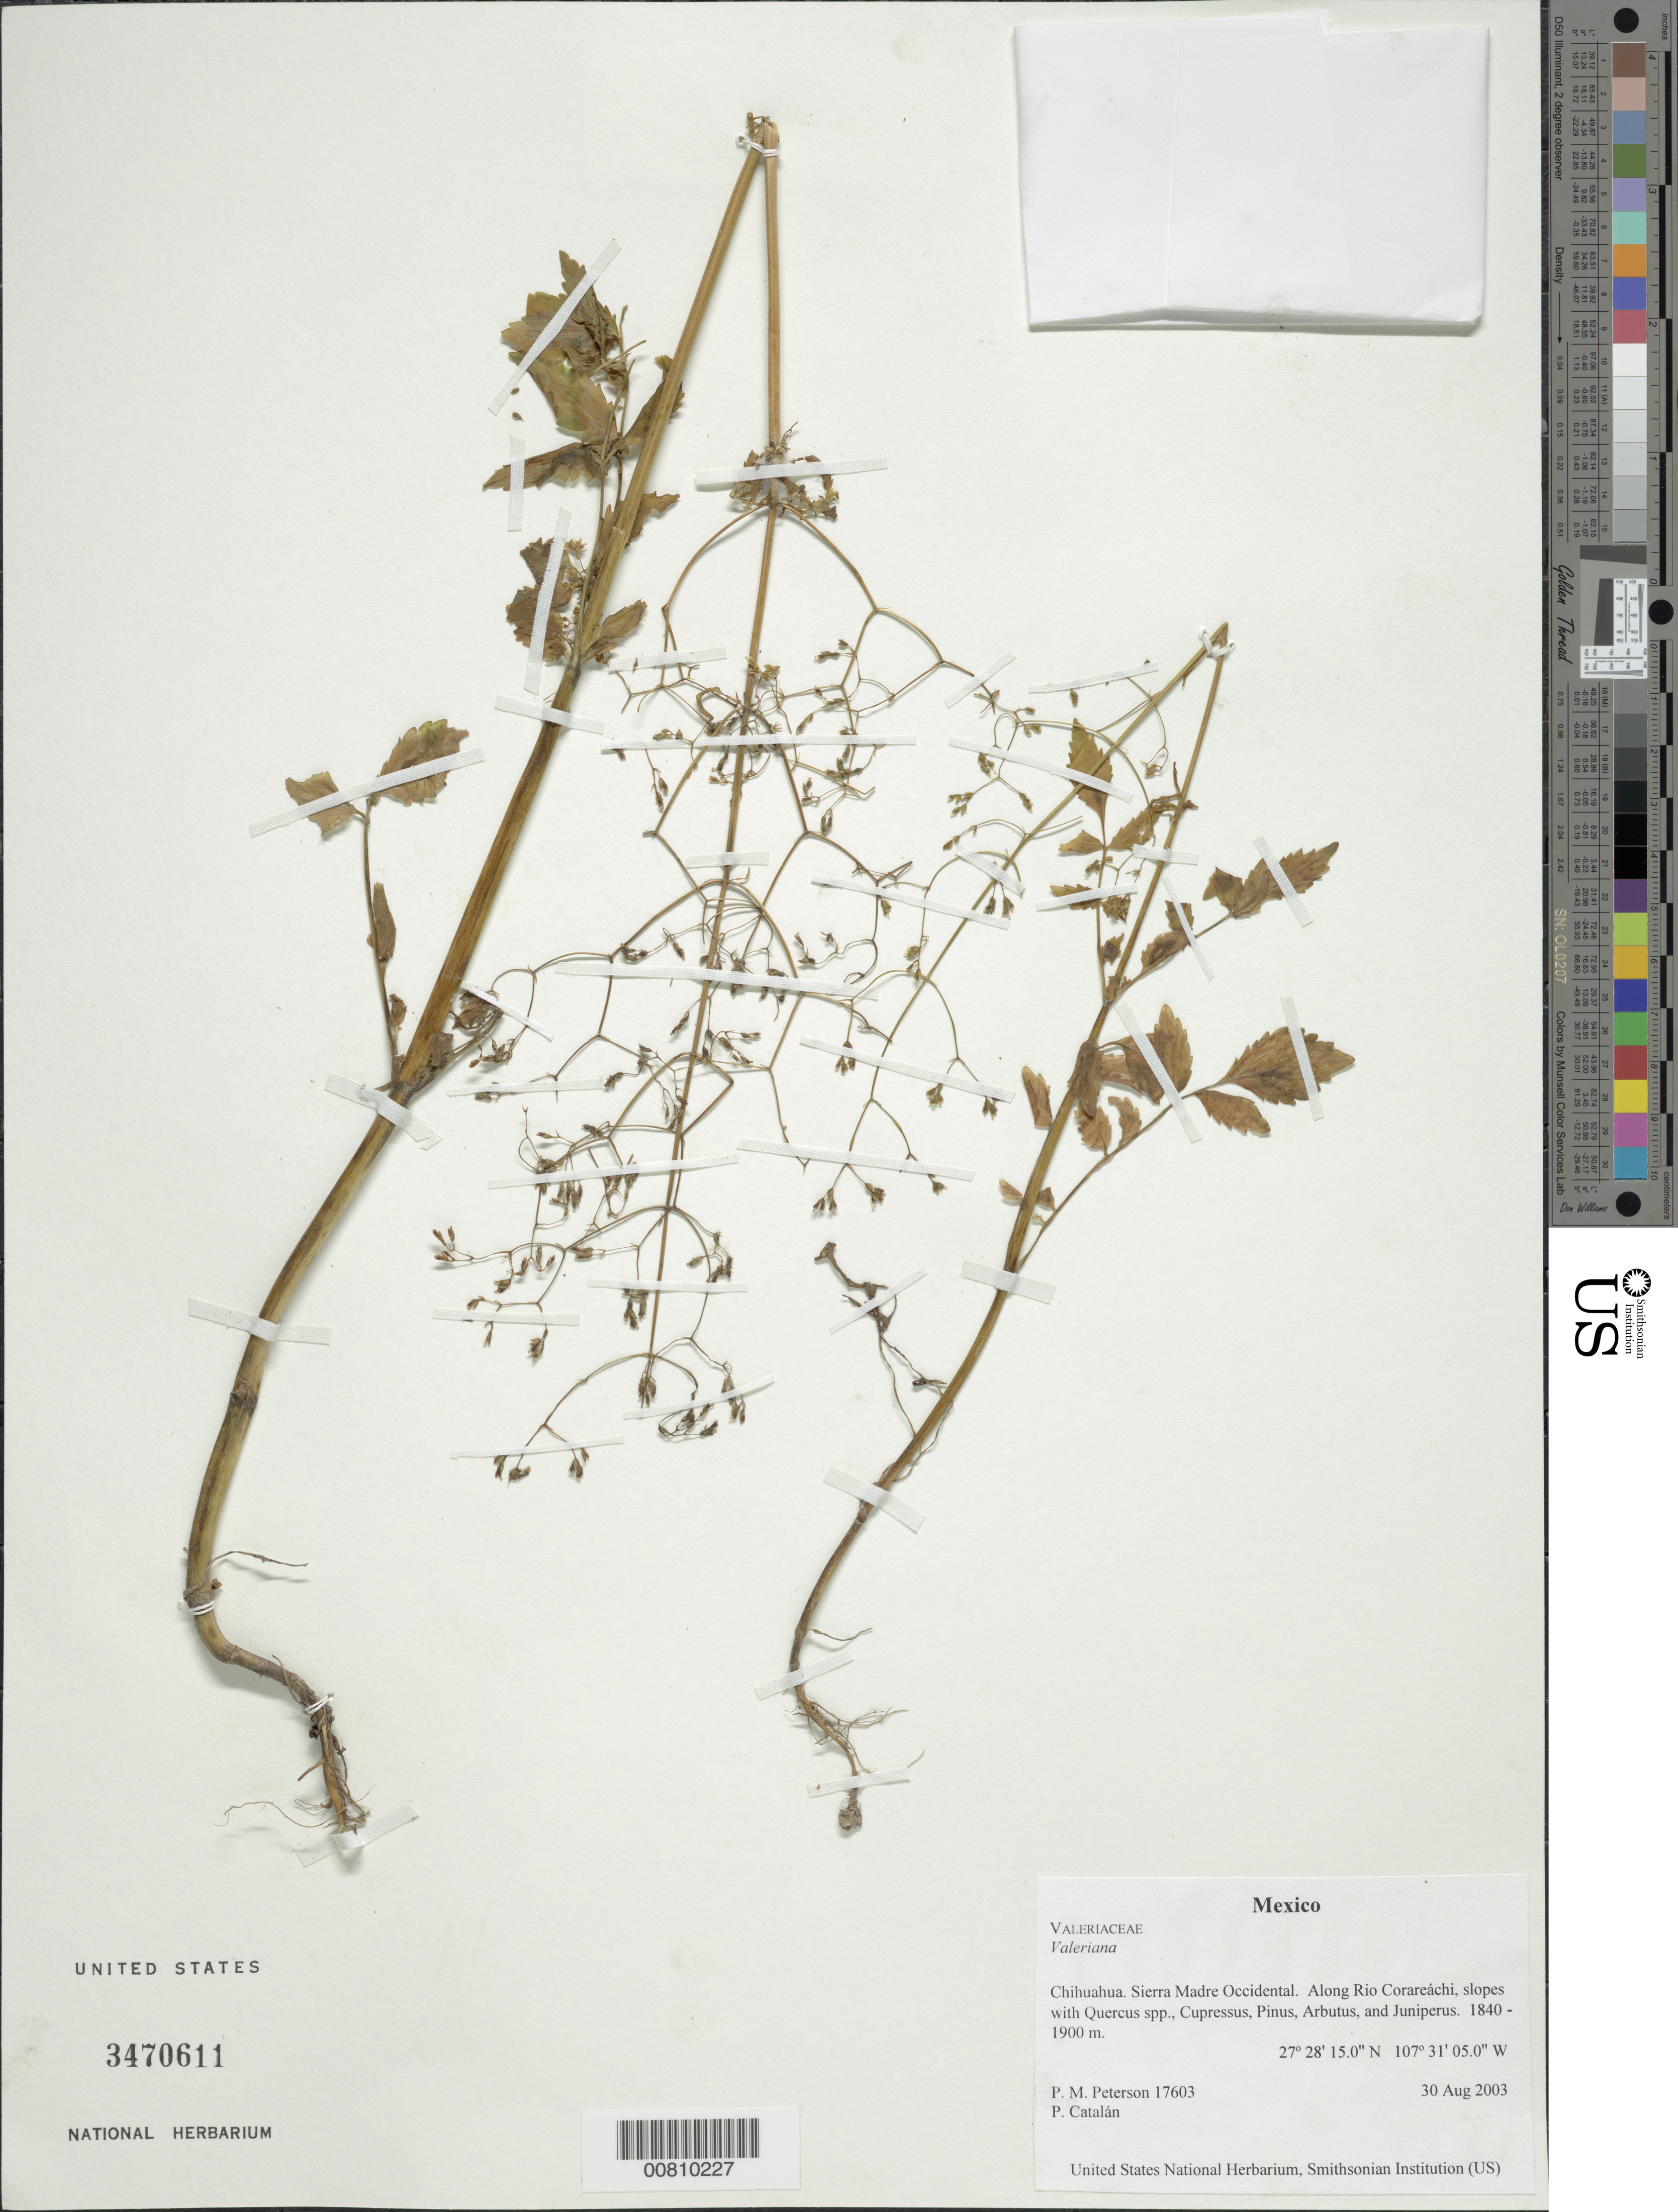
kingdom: Plantae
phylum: Tracheophyta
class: Magnoliopsida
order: Dipsacales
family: Caprifoliaceae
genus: Valeriana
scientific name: Valeriana sp.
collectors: P. M. Peterson & P. Catalán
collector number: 17603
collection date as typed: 30 Aug 2003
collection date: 2003-08-30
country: Mexico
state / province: Chihuahua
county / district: Sierra Madre Occidental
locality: Along Rio Corareáchi, slopes with Quercus spp., Cupressus, Pinus, Arbutus, and Juniperus.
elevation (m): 1840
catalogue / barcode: US 3470611